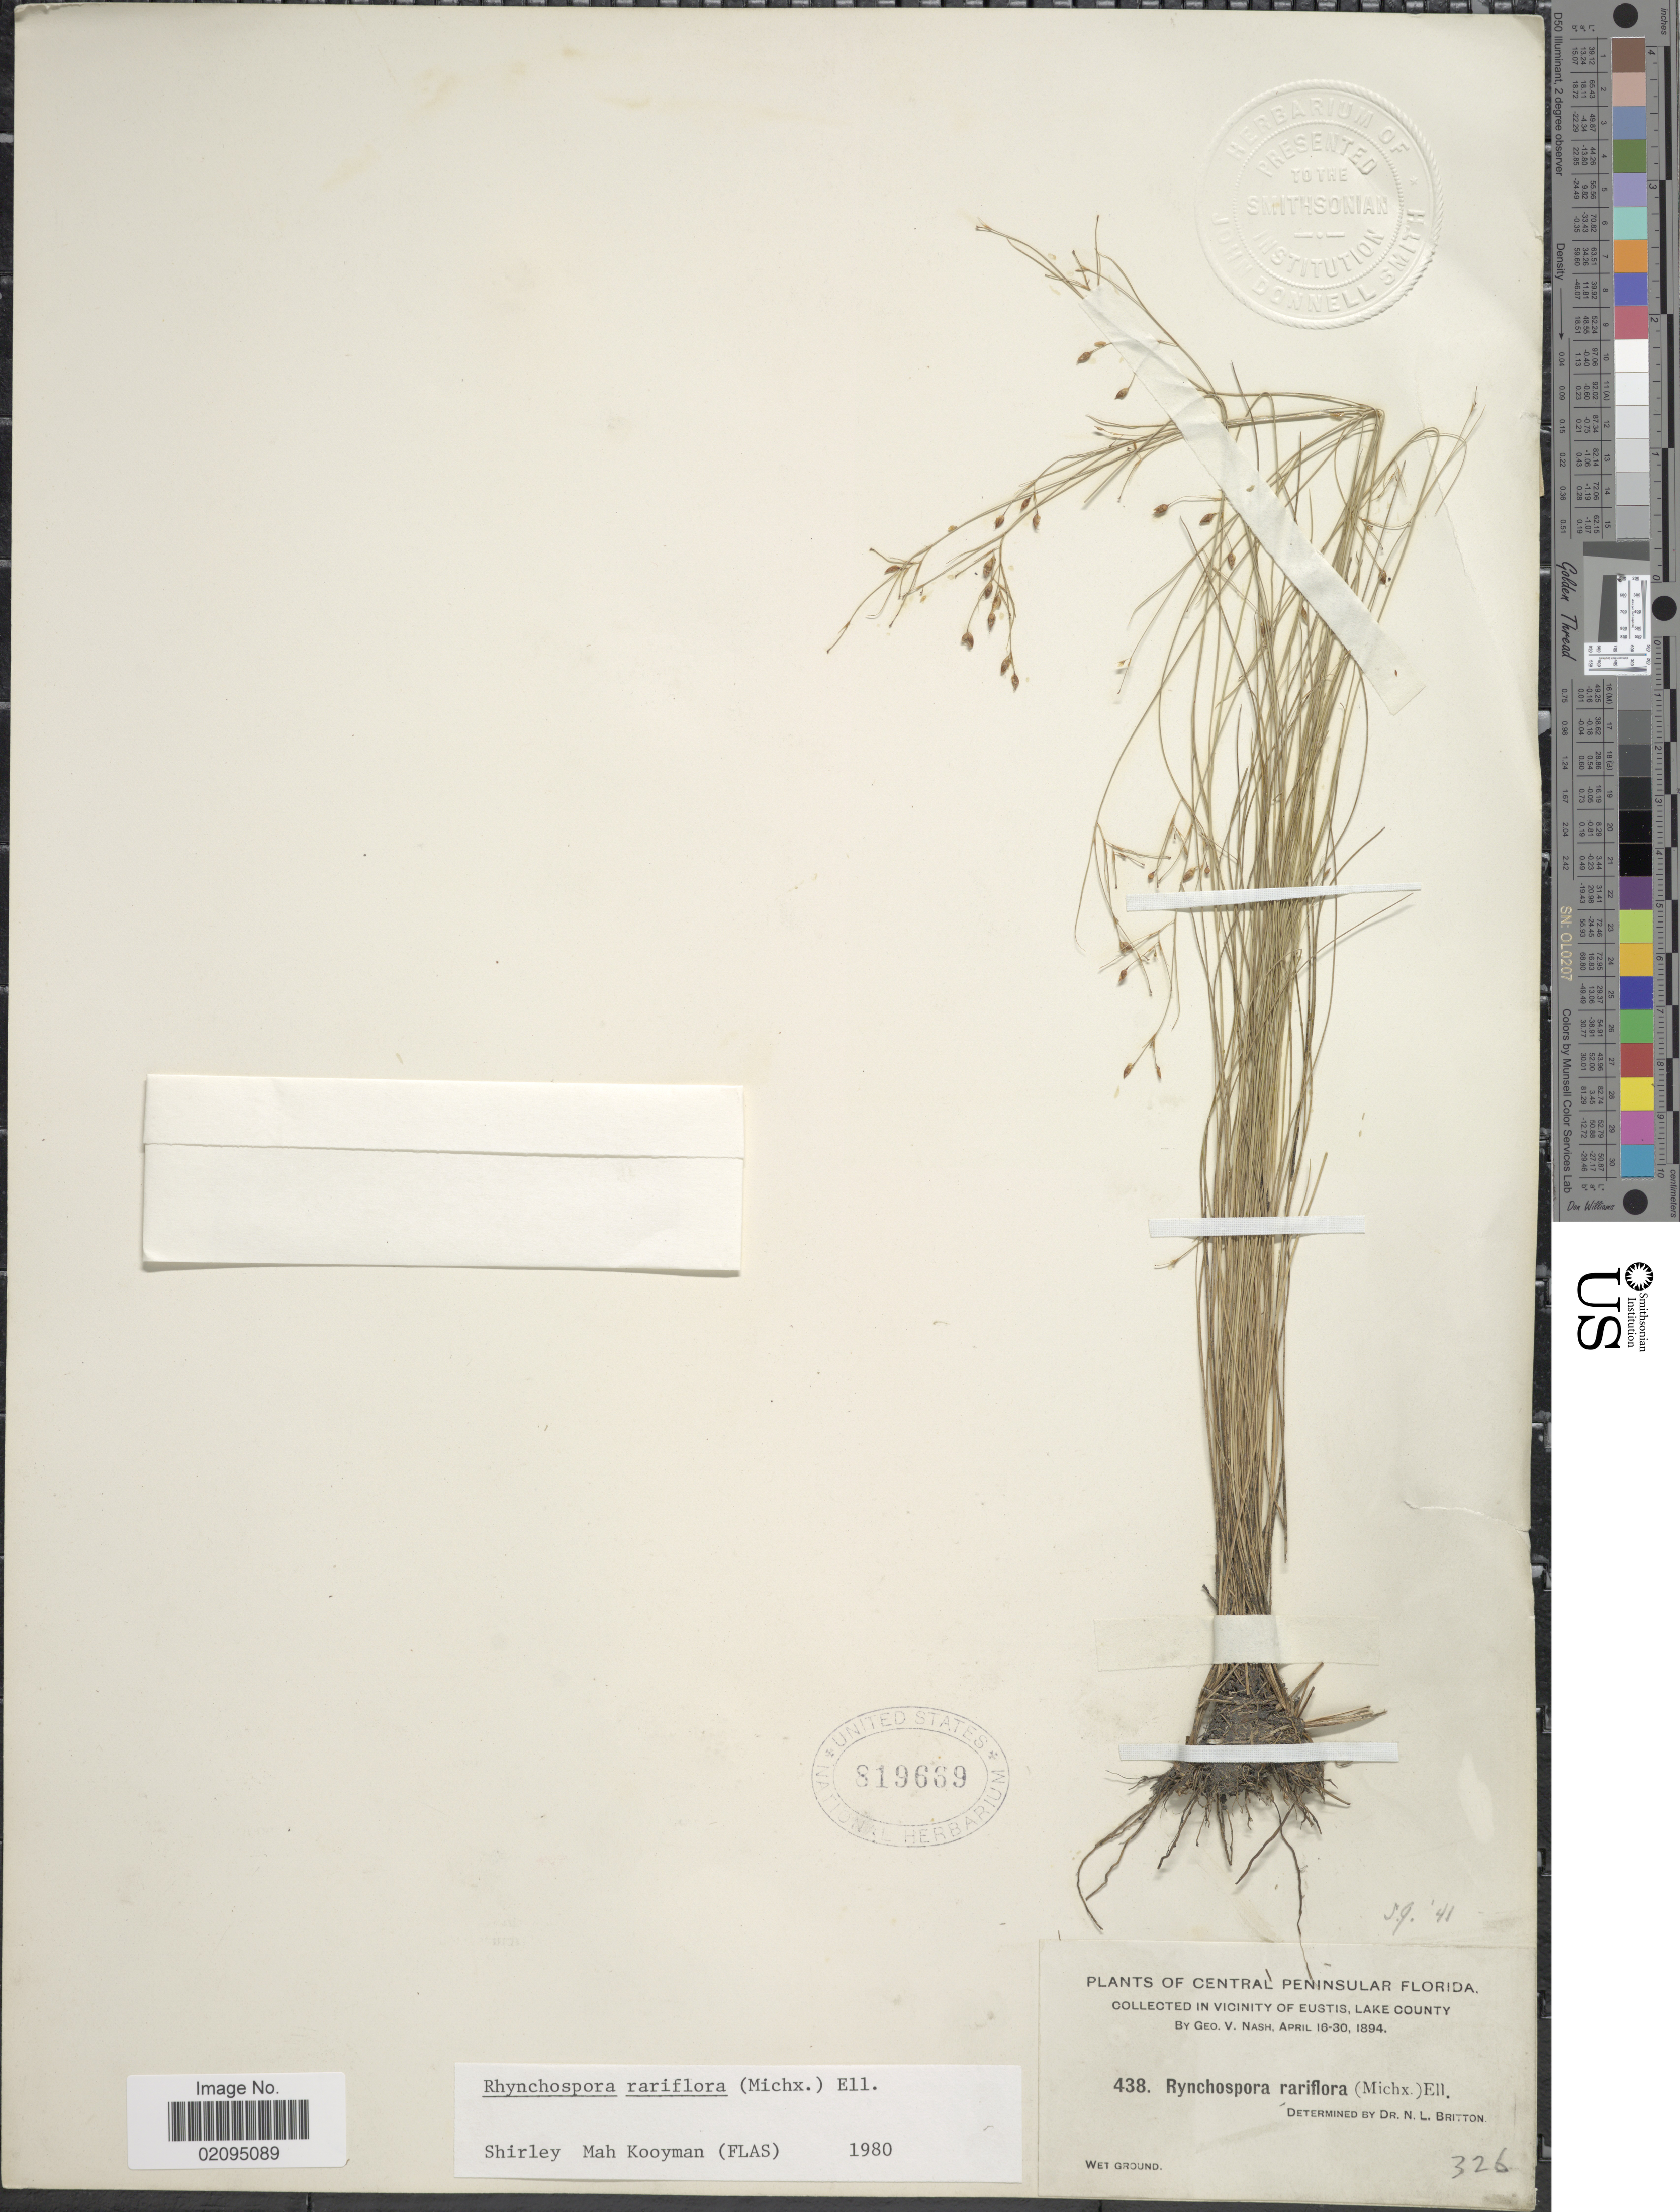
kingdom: Plantae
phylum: Tracheophyta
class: Liliopsida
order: Poales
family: Cyperaceae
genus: Rhynchospora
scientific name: Rhynchospora rariflora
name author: (Michx.) Elliott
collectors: G. V. Nash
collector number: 438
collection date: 1894-04-16/1894-04-30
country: United States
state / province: Florida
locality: Central Peninsular Florida. In vicinity of Eustis, Lake County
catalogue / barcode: US 819669